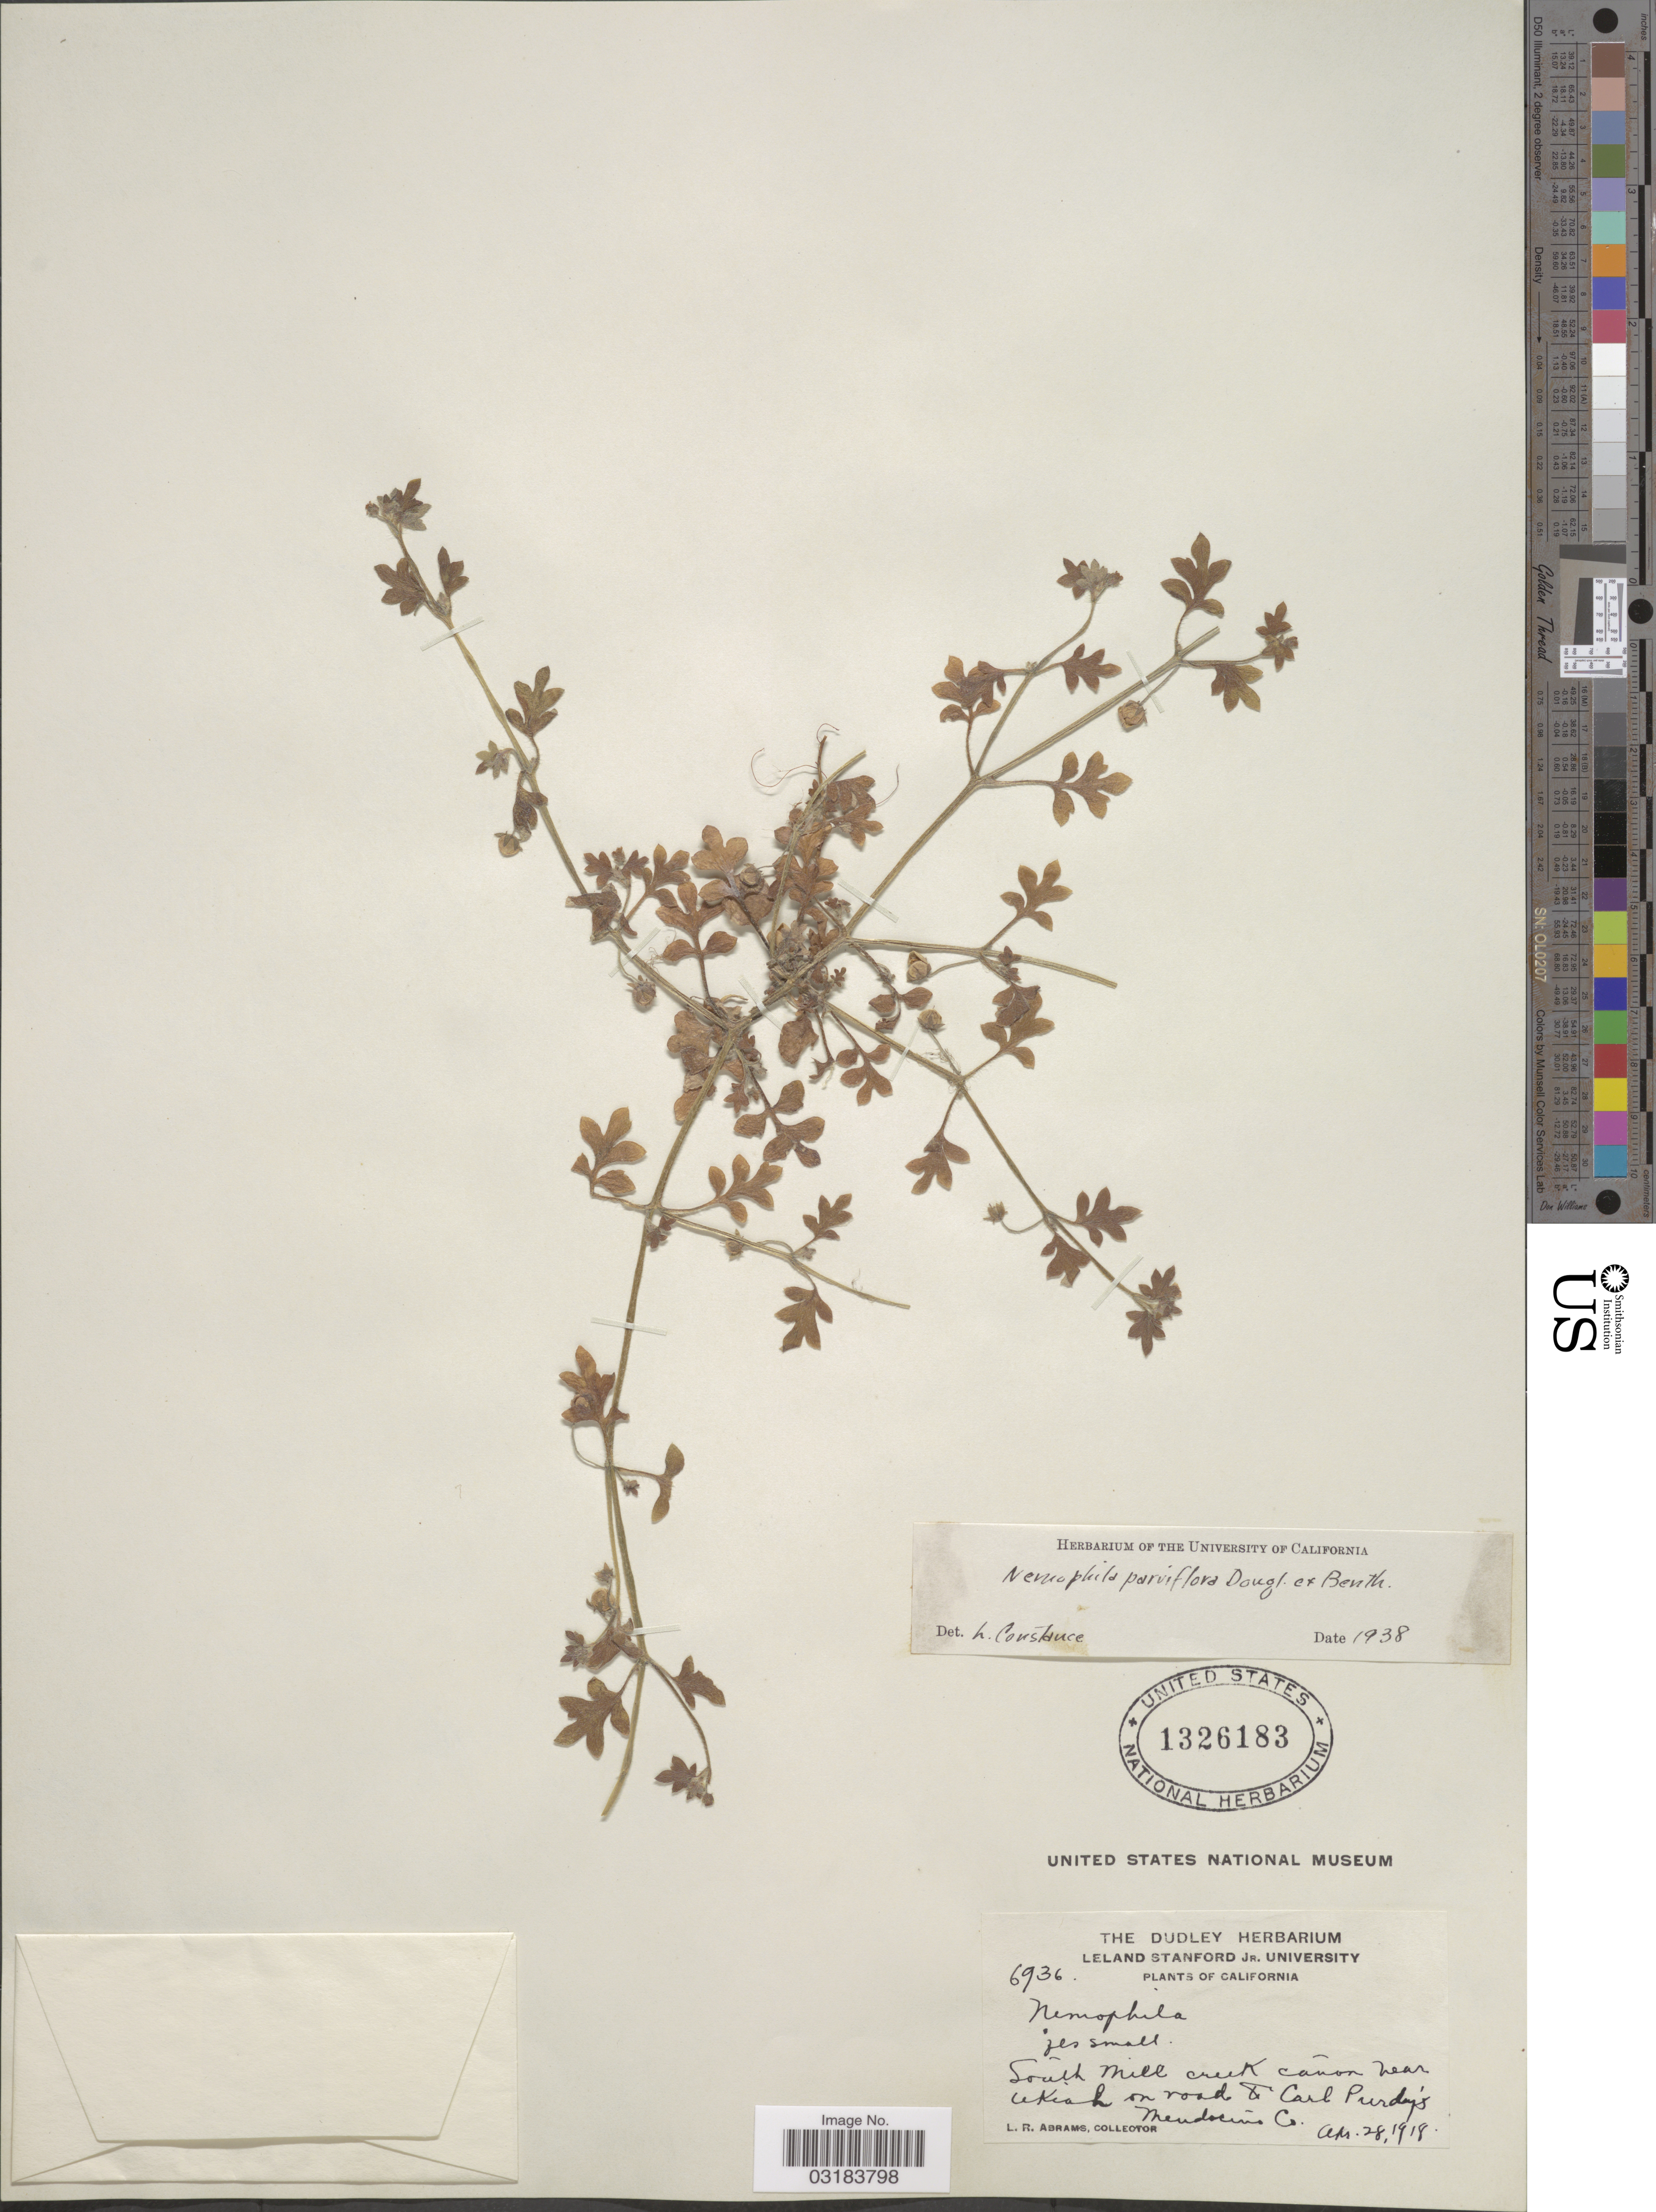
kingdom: Plantae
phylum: Tracheophyta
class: Magnoliopsida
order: Boraginales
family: Hydrophyllaceae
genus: Nemophila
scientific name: Nemophila parviflora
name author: Douglas ex Benth.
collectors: L. Abrams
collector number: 6936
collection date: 1918-04-28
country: United States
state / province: California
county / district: Mendocino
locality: South Mill Creek Cañon near Ukiah on road to Carl Purdy's. Mendocino Co.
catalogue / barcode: US 1326183